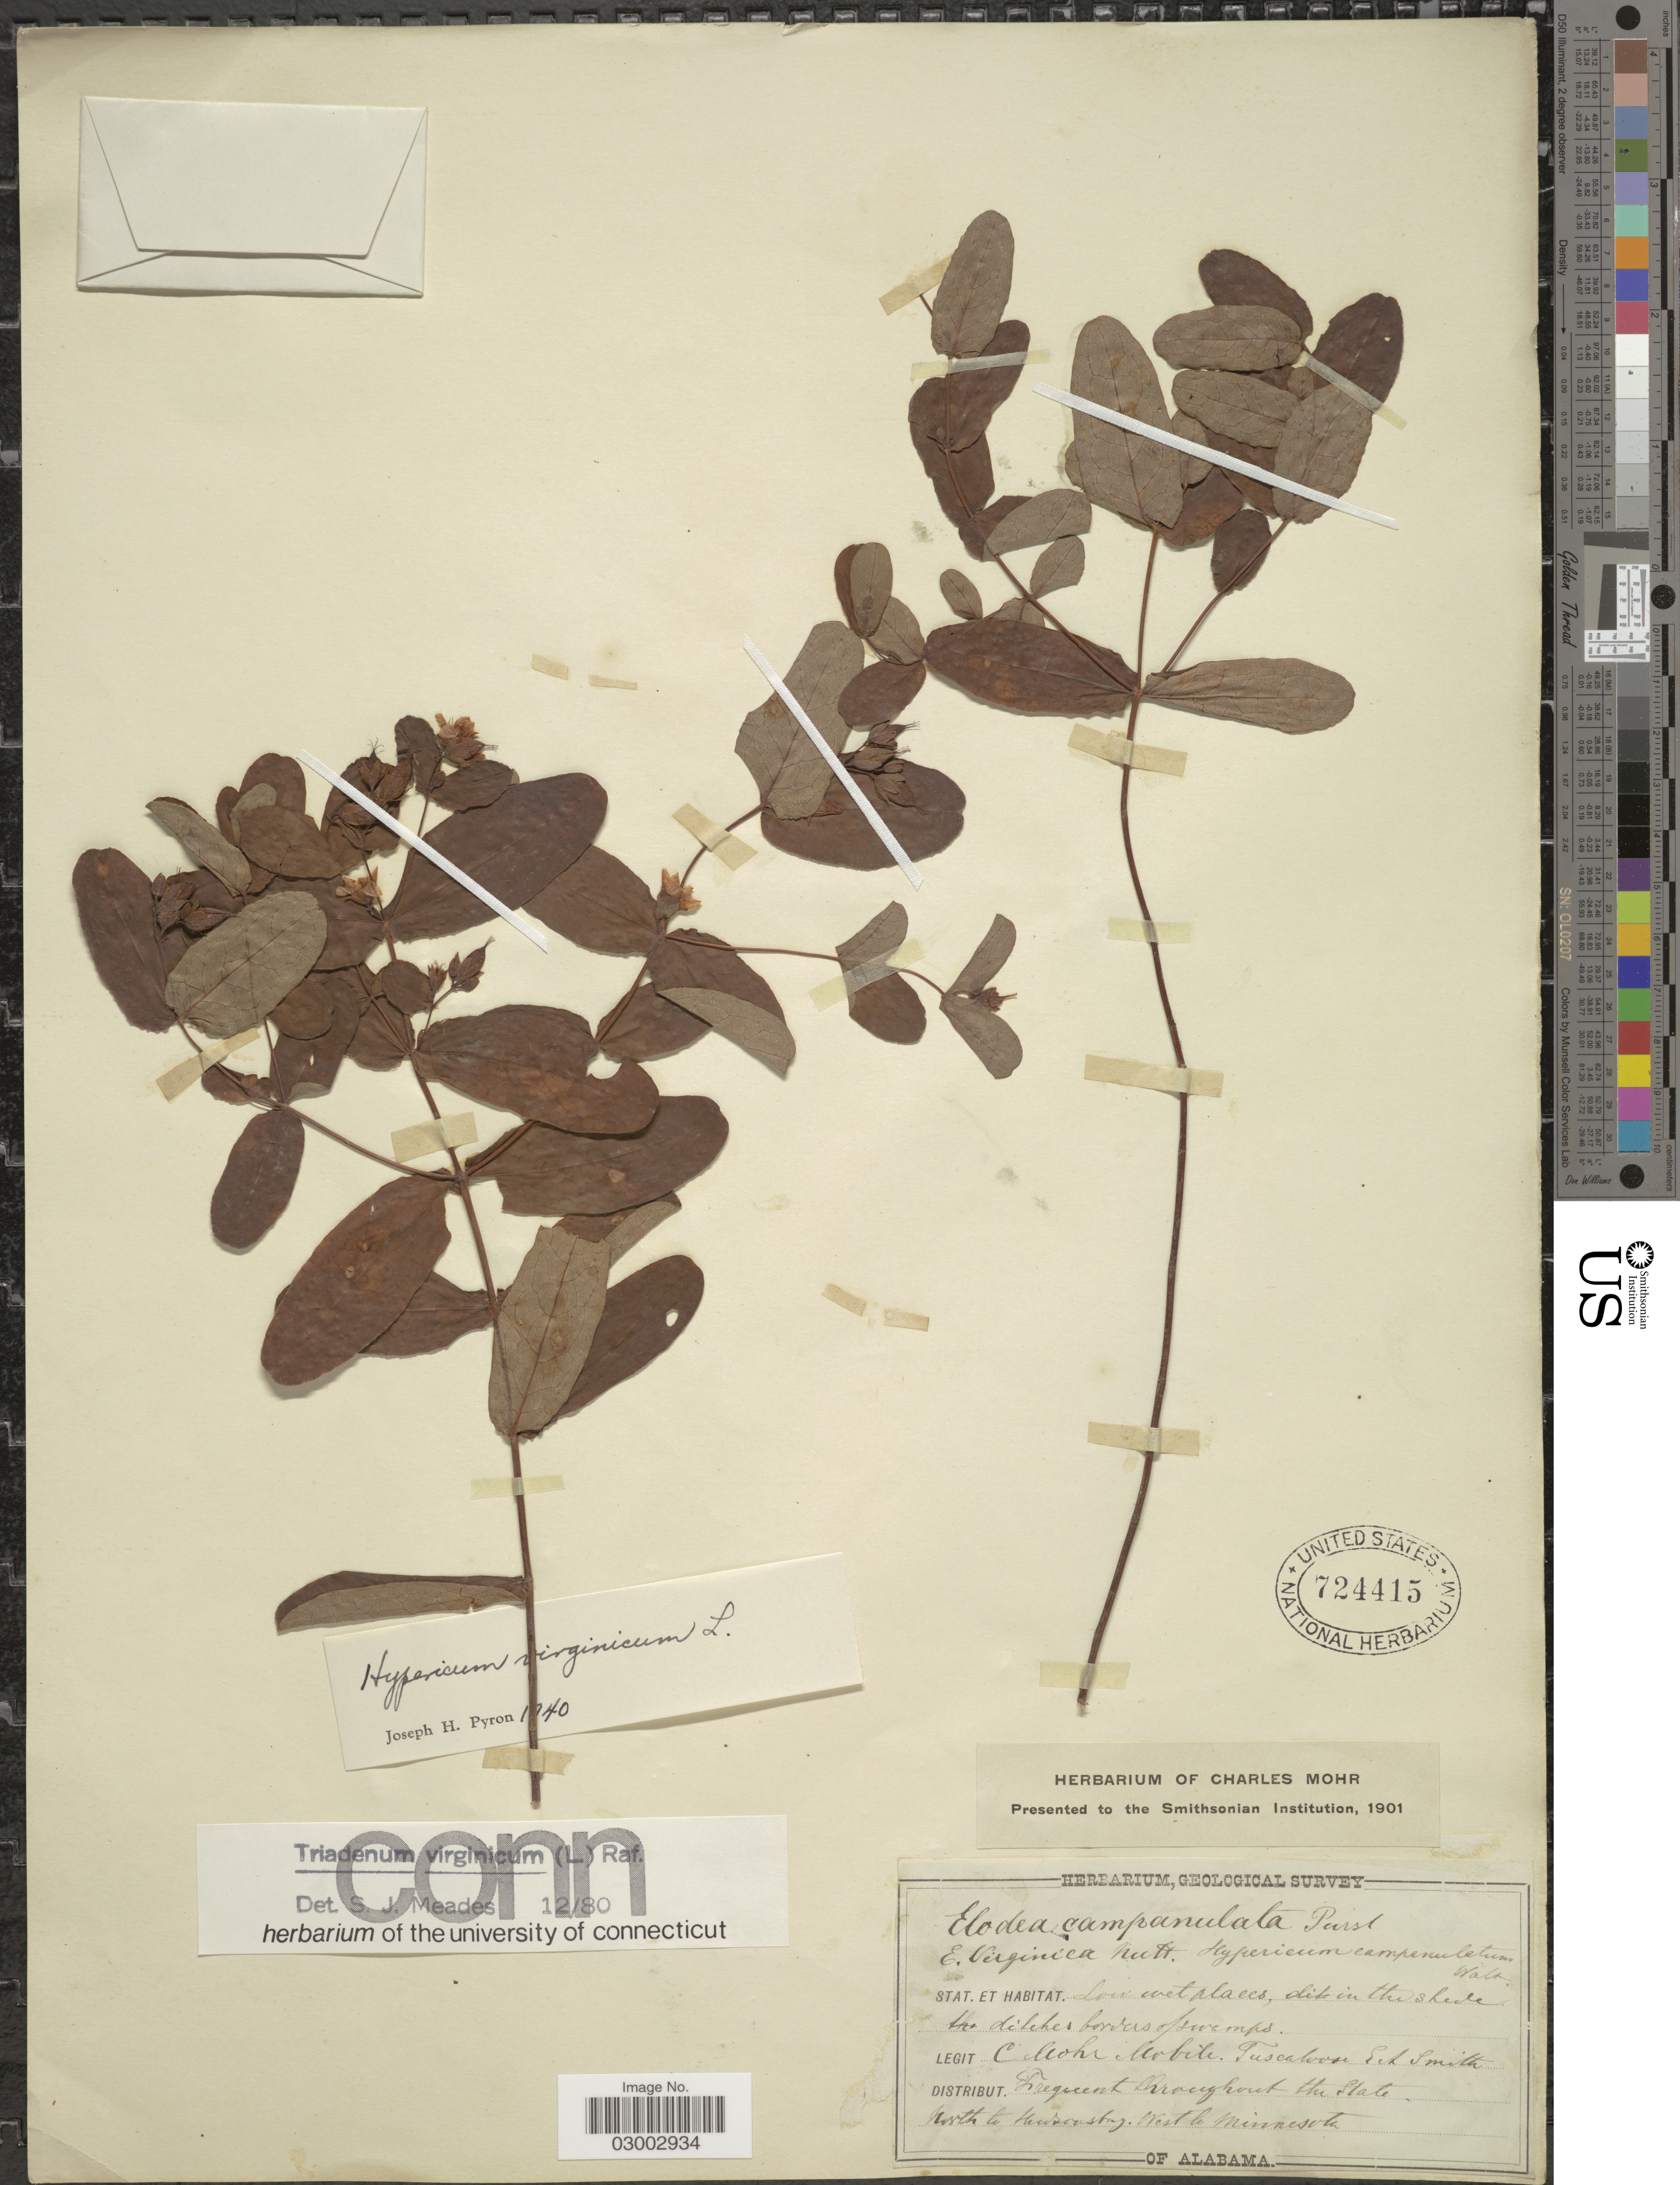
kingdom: Plantae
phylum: Tracheophyta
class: Magnoliopsida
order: Malpighiales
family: Hypericaceae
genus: Hypericum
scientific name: Hypericum virginicum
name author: L.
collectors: Mohr, C. T. (herbarium)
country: United States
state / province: Alabama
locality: Mobile, Tuscaloosa, E of Smith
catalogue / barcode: US 724415